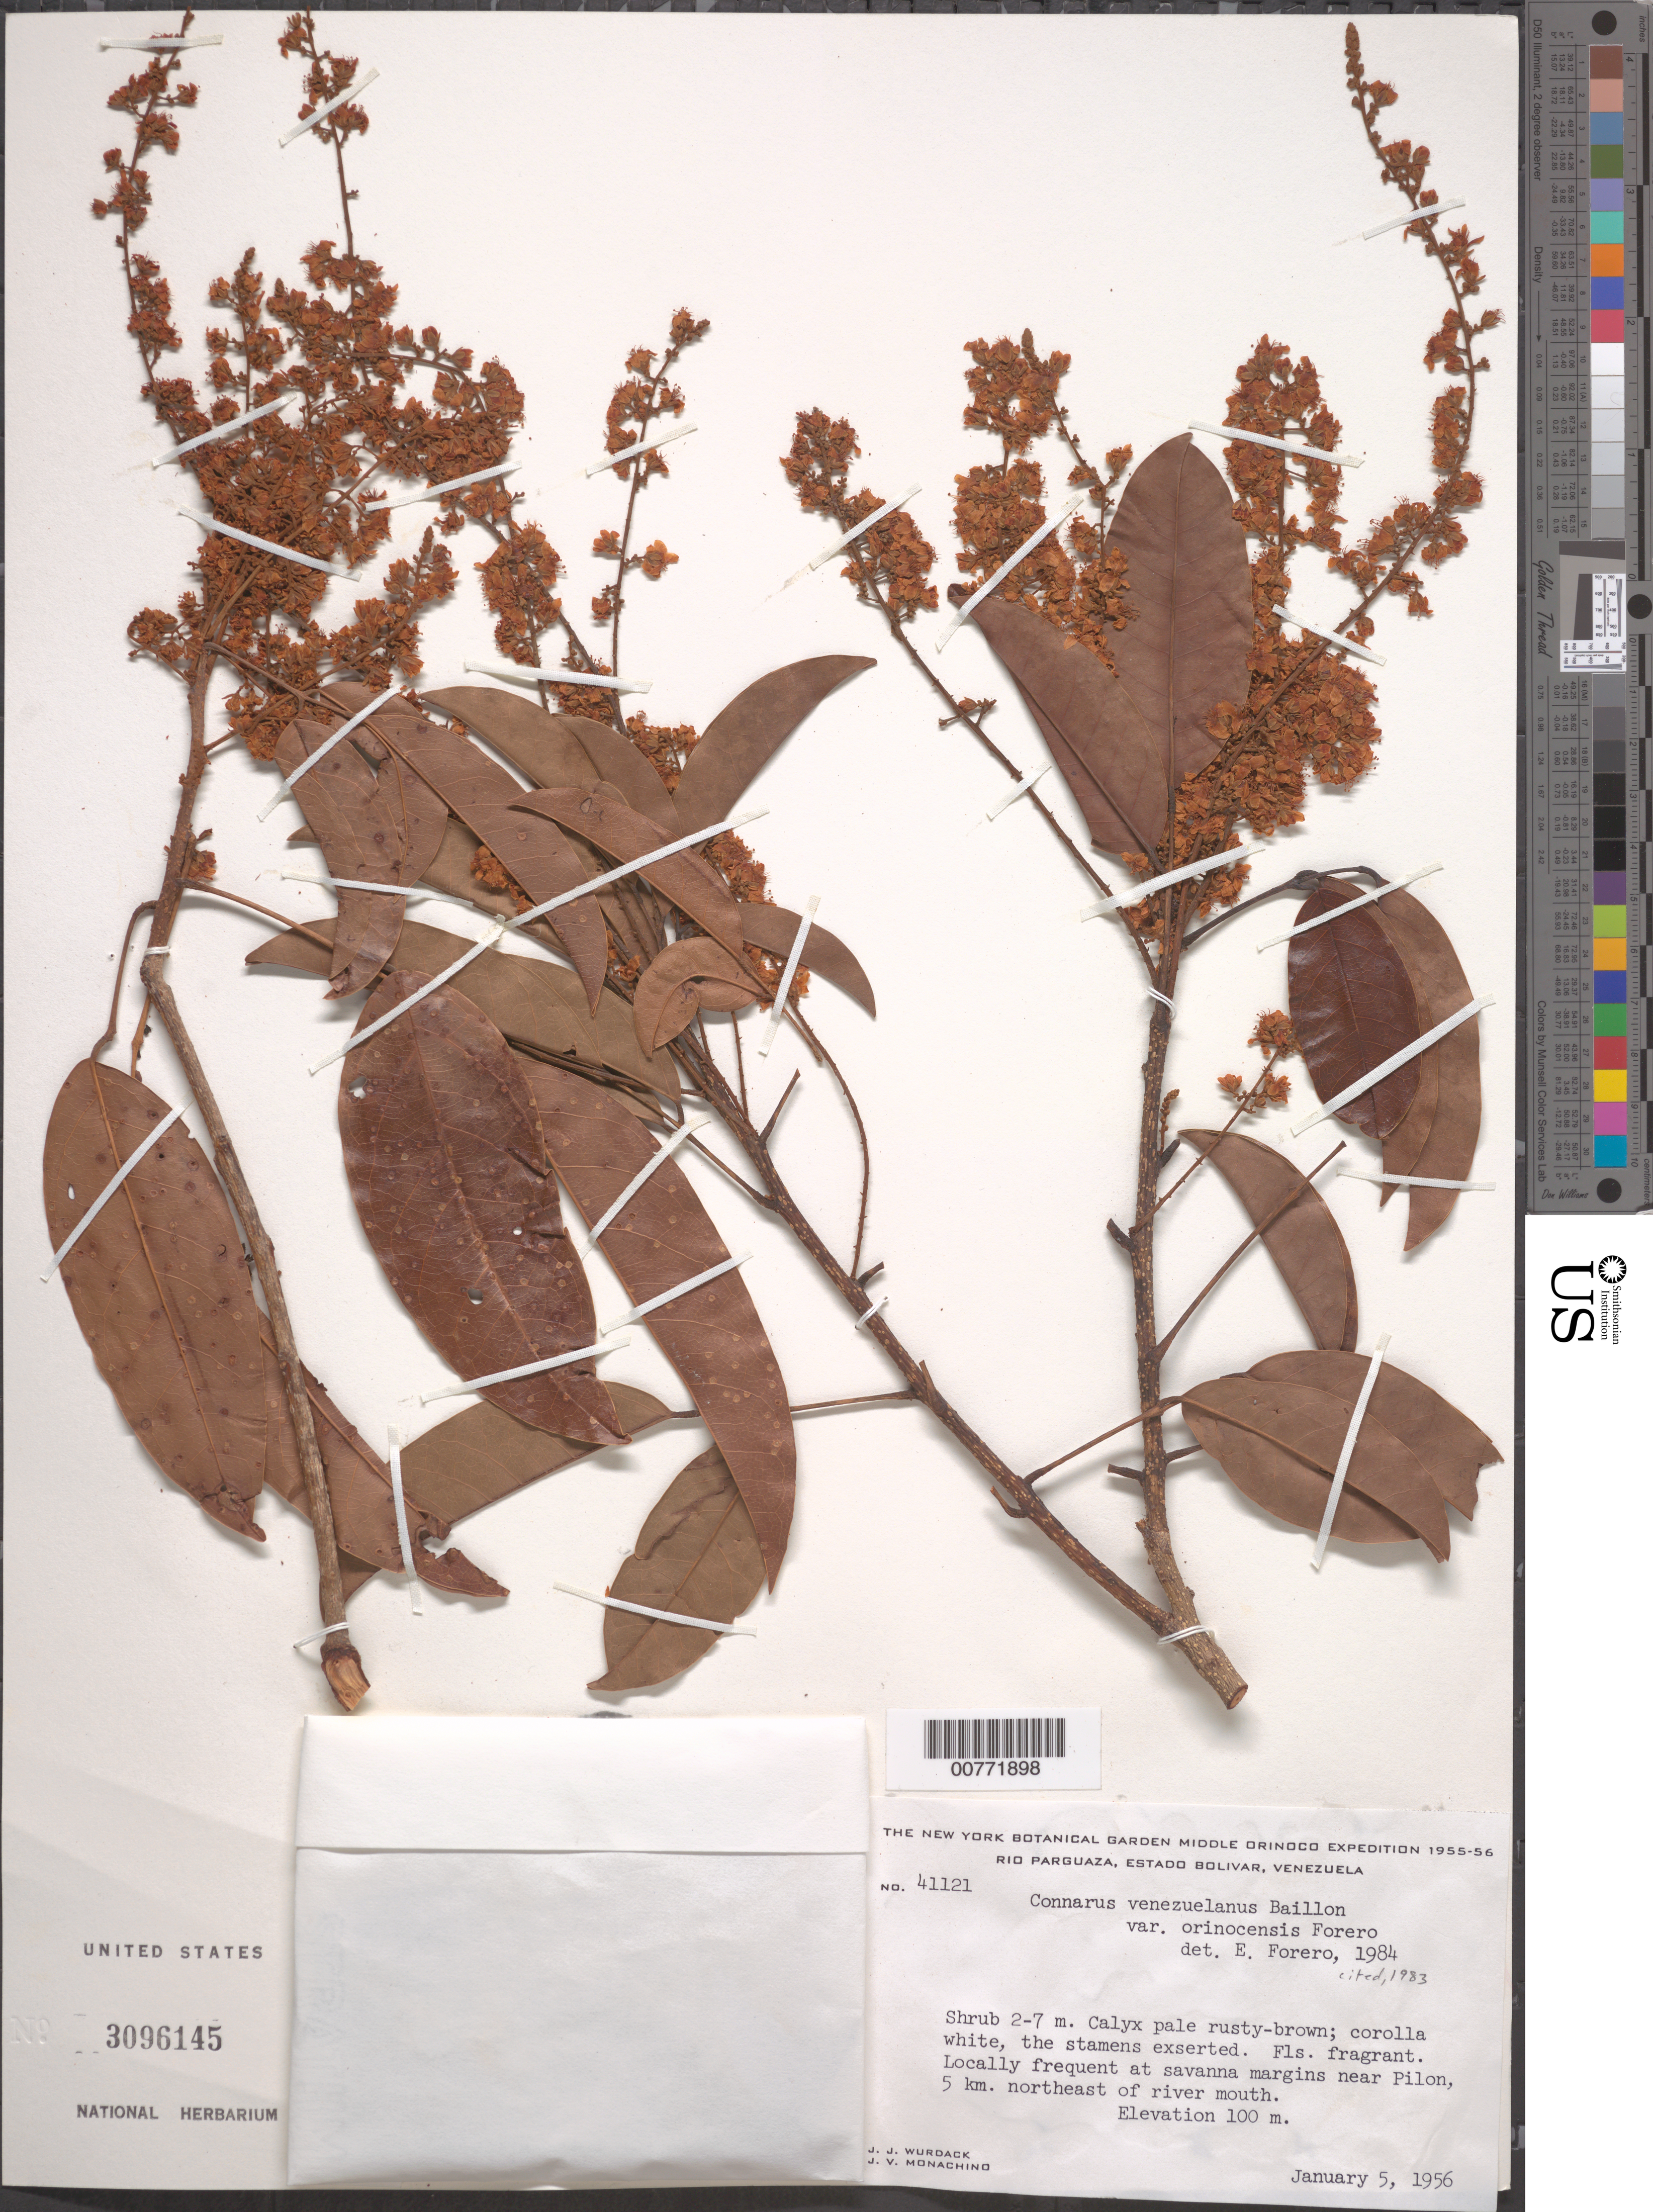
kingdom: Plantae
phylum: Tracheophyta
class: Magnoliopsida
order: Oxalidales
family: Connaraceae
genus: Connarus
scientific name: Connarus venezuelanus var. orinocensis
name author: Forero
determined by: Forero, E.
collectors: J. J. Wurdack & J. V. Monachino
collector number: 41121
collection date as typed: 5-Jan-56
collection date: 1956-01-05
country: Venezuela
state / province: Bolívar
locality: Pilon, near; 5 km NE of mouth of Río Parguaza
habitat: Savanna margins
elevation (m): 100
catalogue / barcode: US 3096145